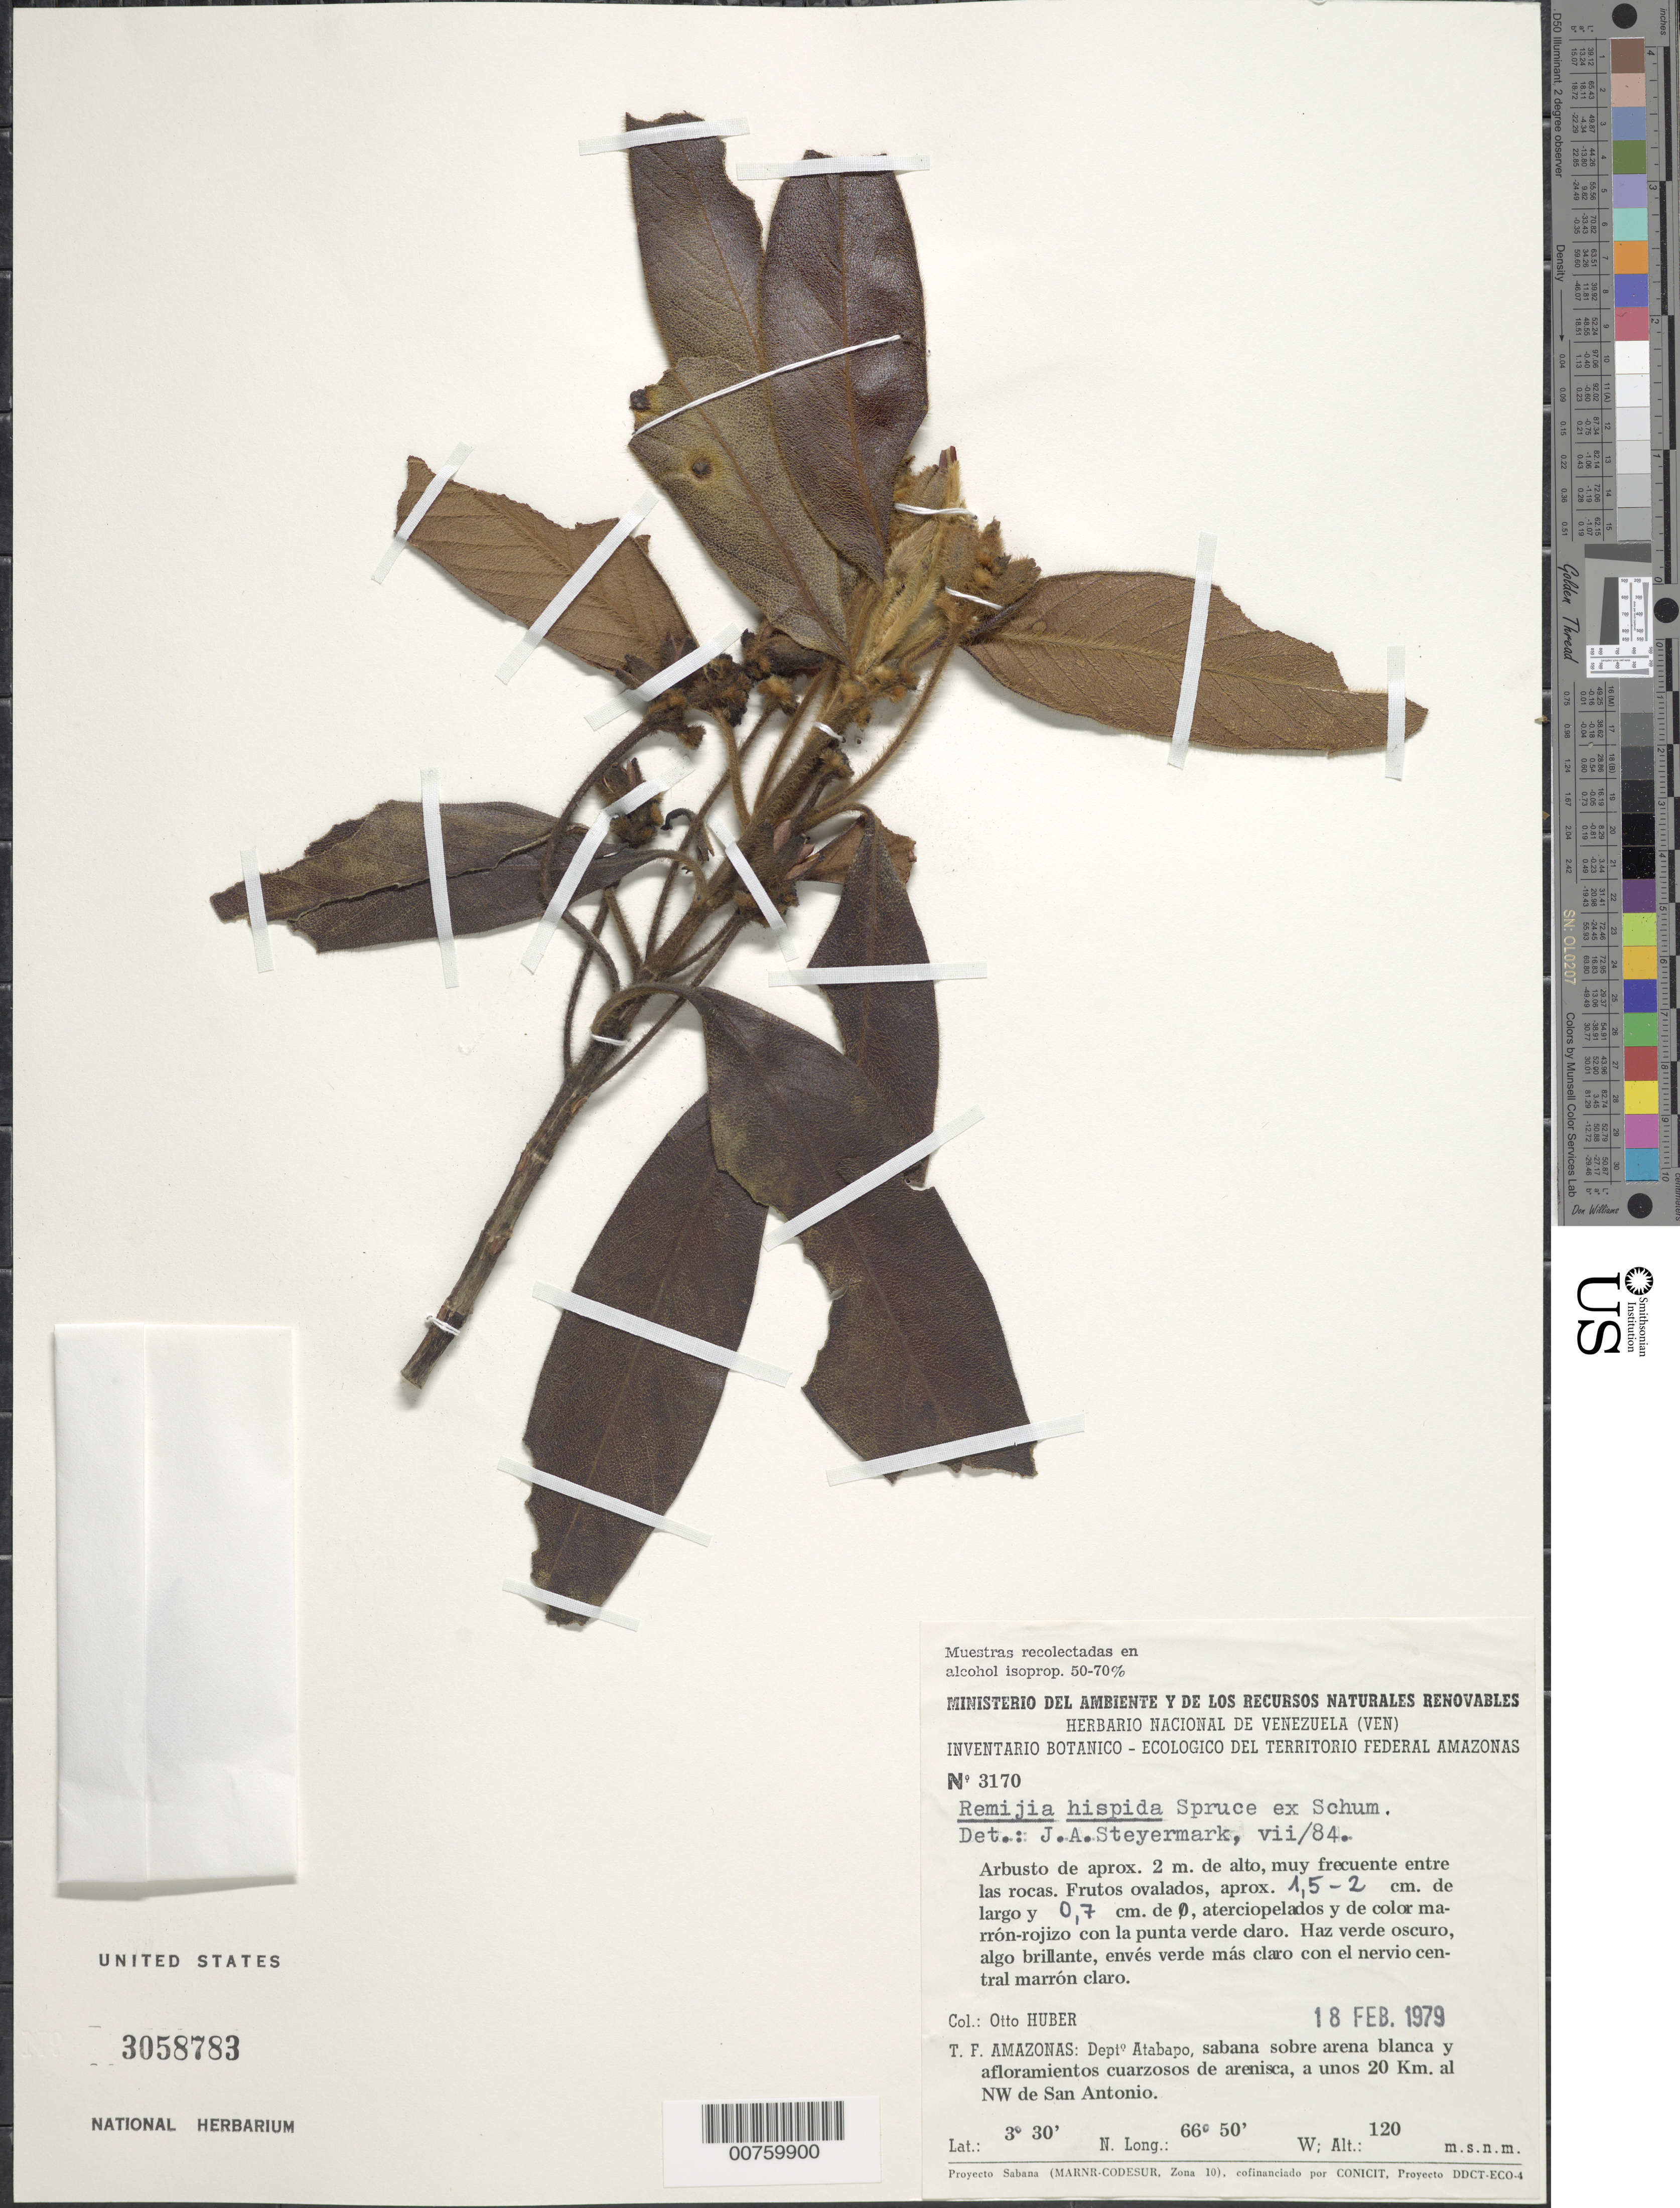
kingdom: Plantae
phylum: Tracheophyta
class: Magnoliopsida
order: Gentianales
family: Rubiaceae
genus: Remijia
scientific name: Remijia hispida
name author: Spruce ex K. Schum.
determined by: Steyermark, Julian A., (VEN)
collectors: O. Huber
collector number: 3170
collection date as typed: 18-Feb-79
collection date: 1979-02-18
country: Venezuela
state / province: Amazonas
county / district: Atures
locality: San Antonio, 20 km al NW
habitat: Entre las rocas; sabana sobre arena blanca y afloramientos cuarzosos de arenisca; en toda la sabana y entre las rocas de arenisca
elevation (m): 120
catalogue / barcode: US 3058783